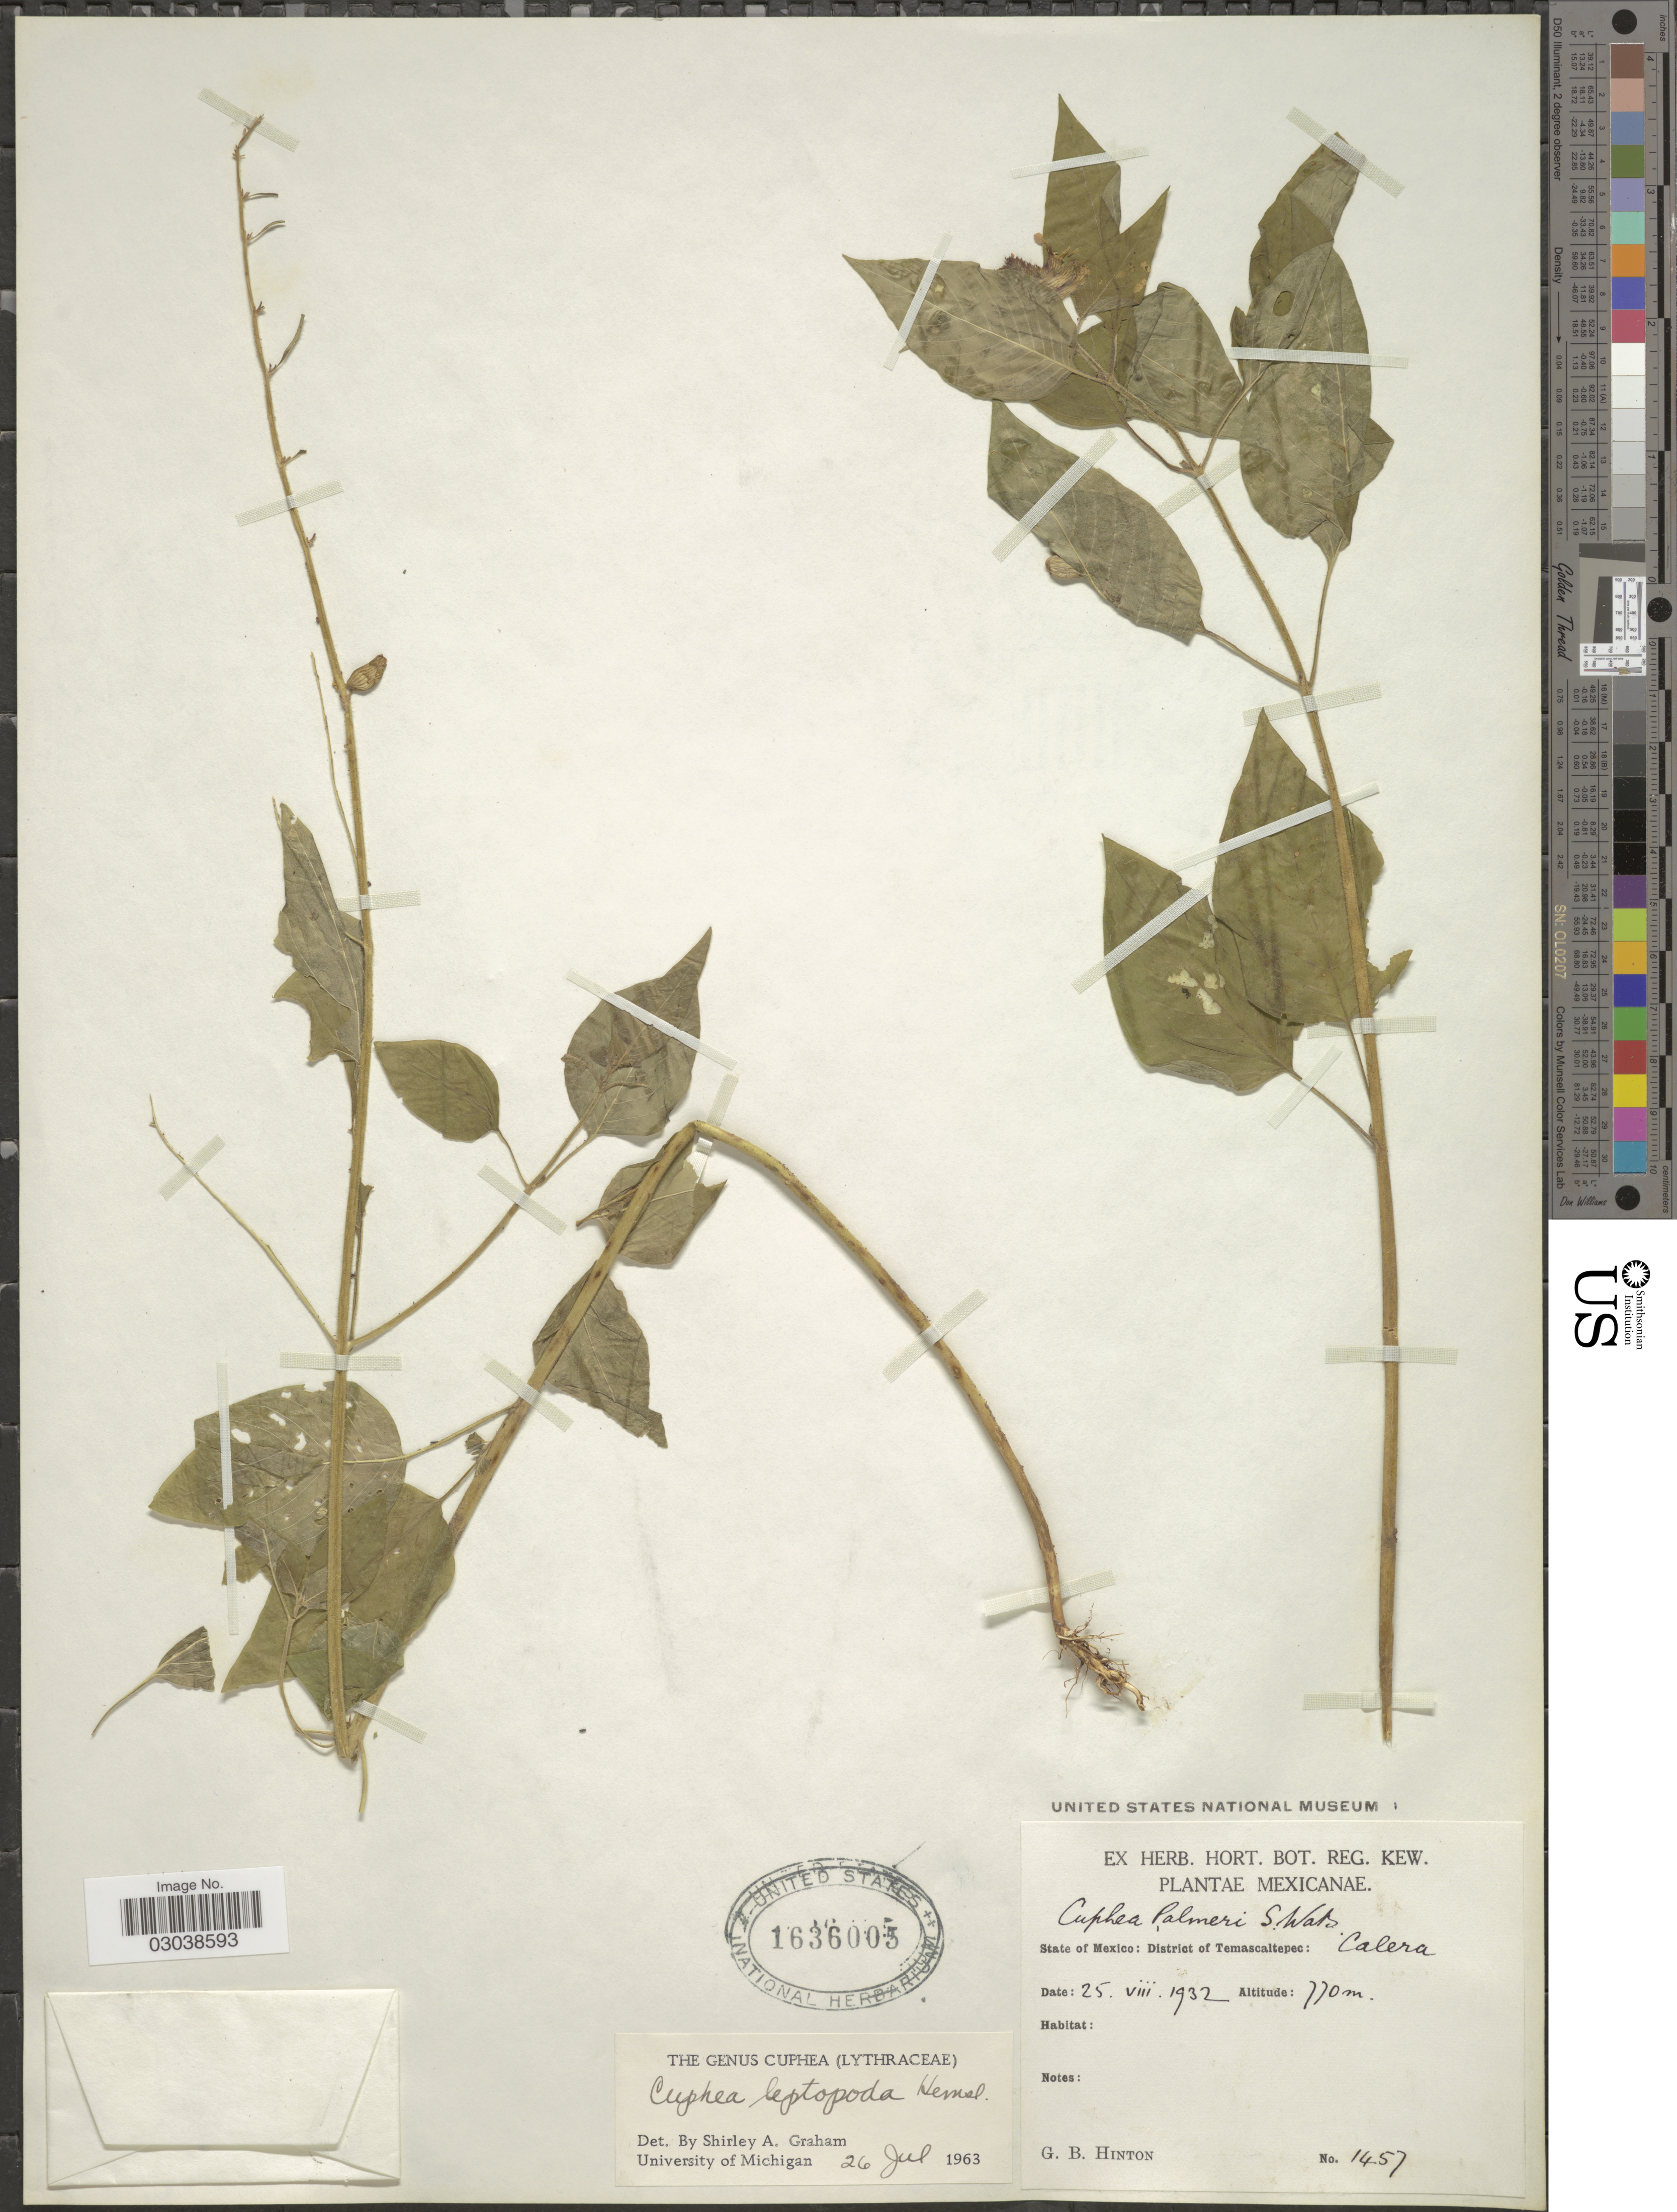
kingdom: Plantae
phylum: Tracheophyta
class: Magnoliopsida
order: Myrtales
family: Lythraceae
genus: Cuphea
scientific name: Cuphea leptopoda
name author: Hemsl.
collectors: G. B. Hinton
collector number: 1457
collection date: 1932-08-25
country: Mexico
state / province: México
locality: District of Temascaltepec: Calera.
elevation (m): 770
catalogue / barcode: US 1636005